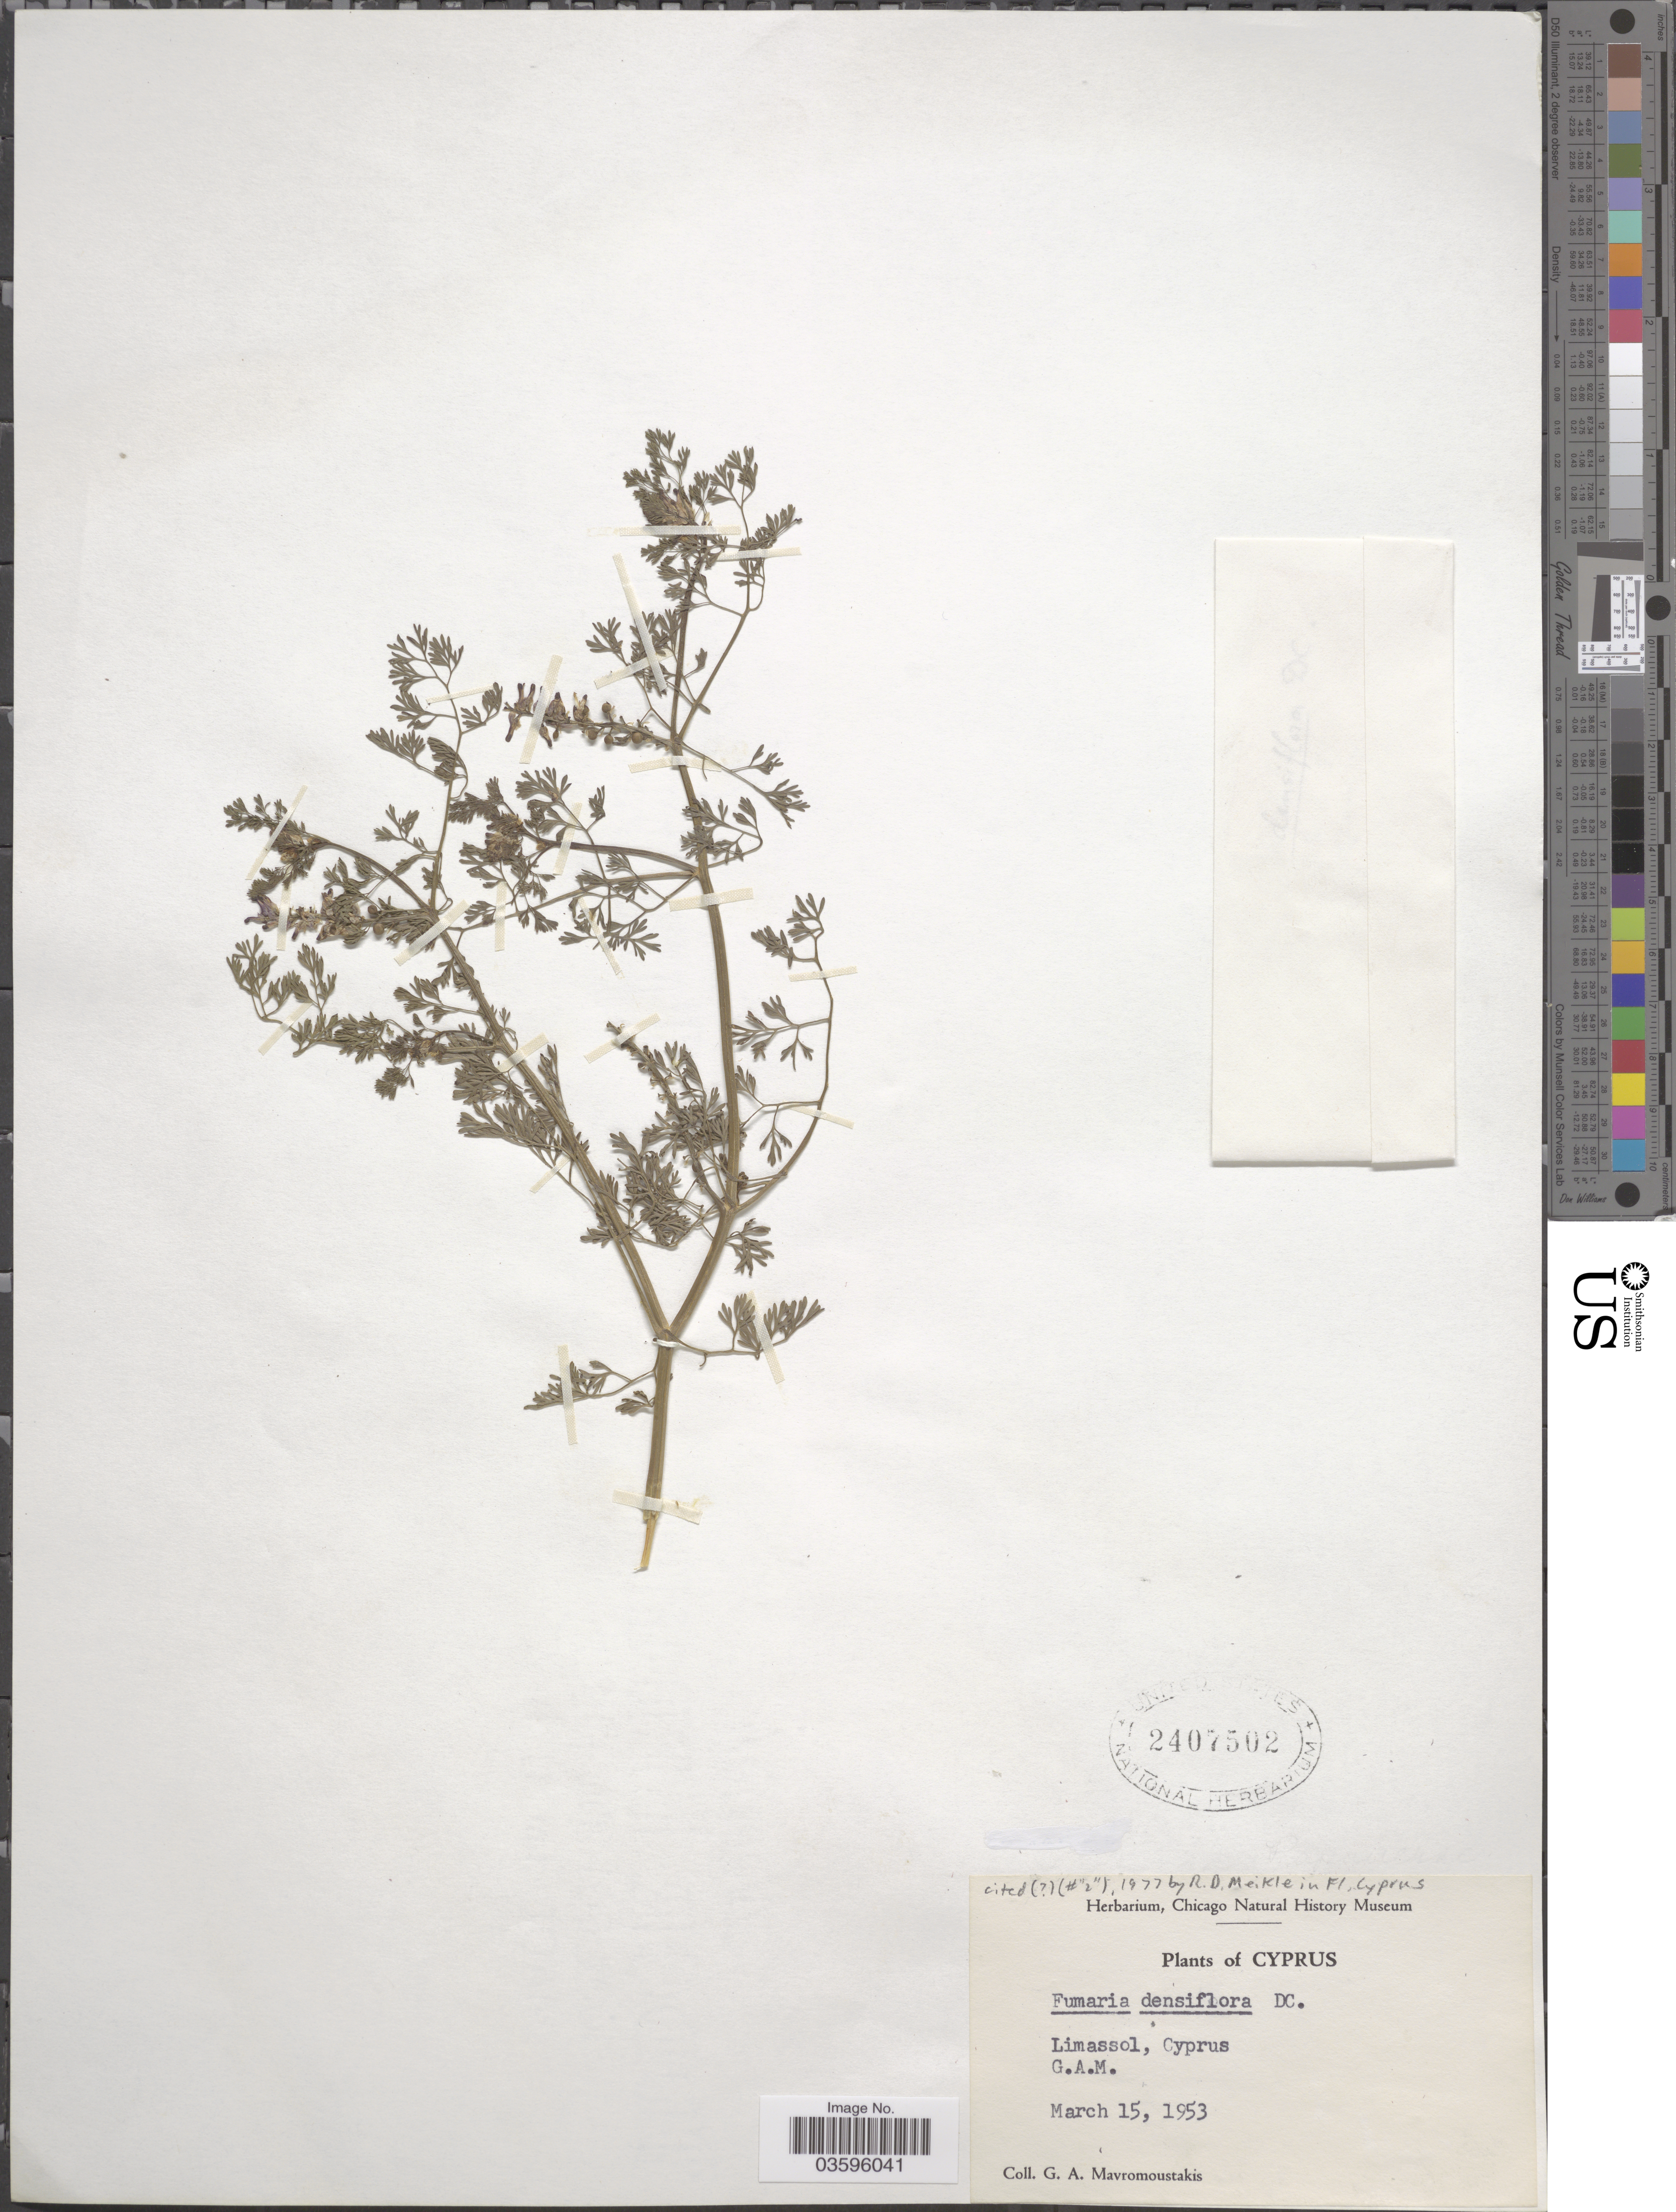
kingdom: Plantae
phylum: Tracheophyta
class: Magnoliopsida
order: Ranunculales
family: Papaveraceae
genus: Fumaria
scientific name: Fumaria densiflora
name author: DC.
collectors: G. Mavromoustakis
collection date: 1953-03-15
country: Cyprus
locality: Limassol. G.A.M.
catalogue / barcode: US 2407502